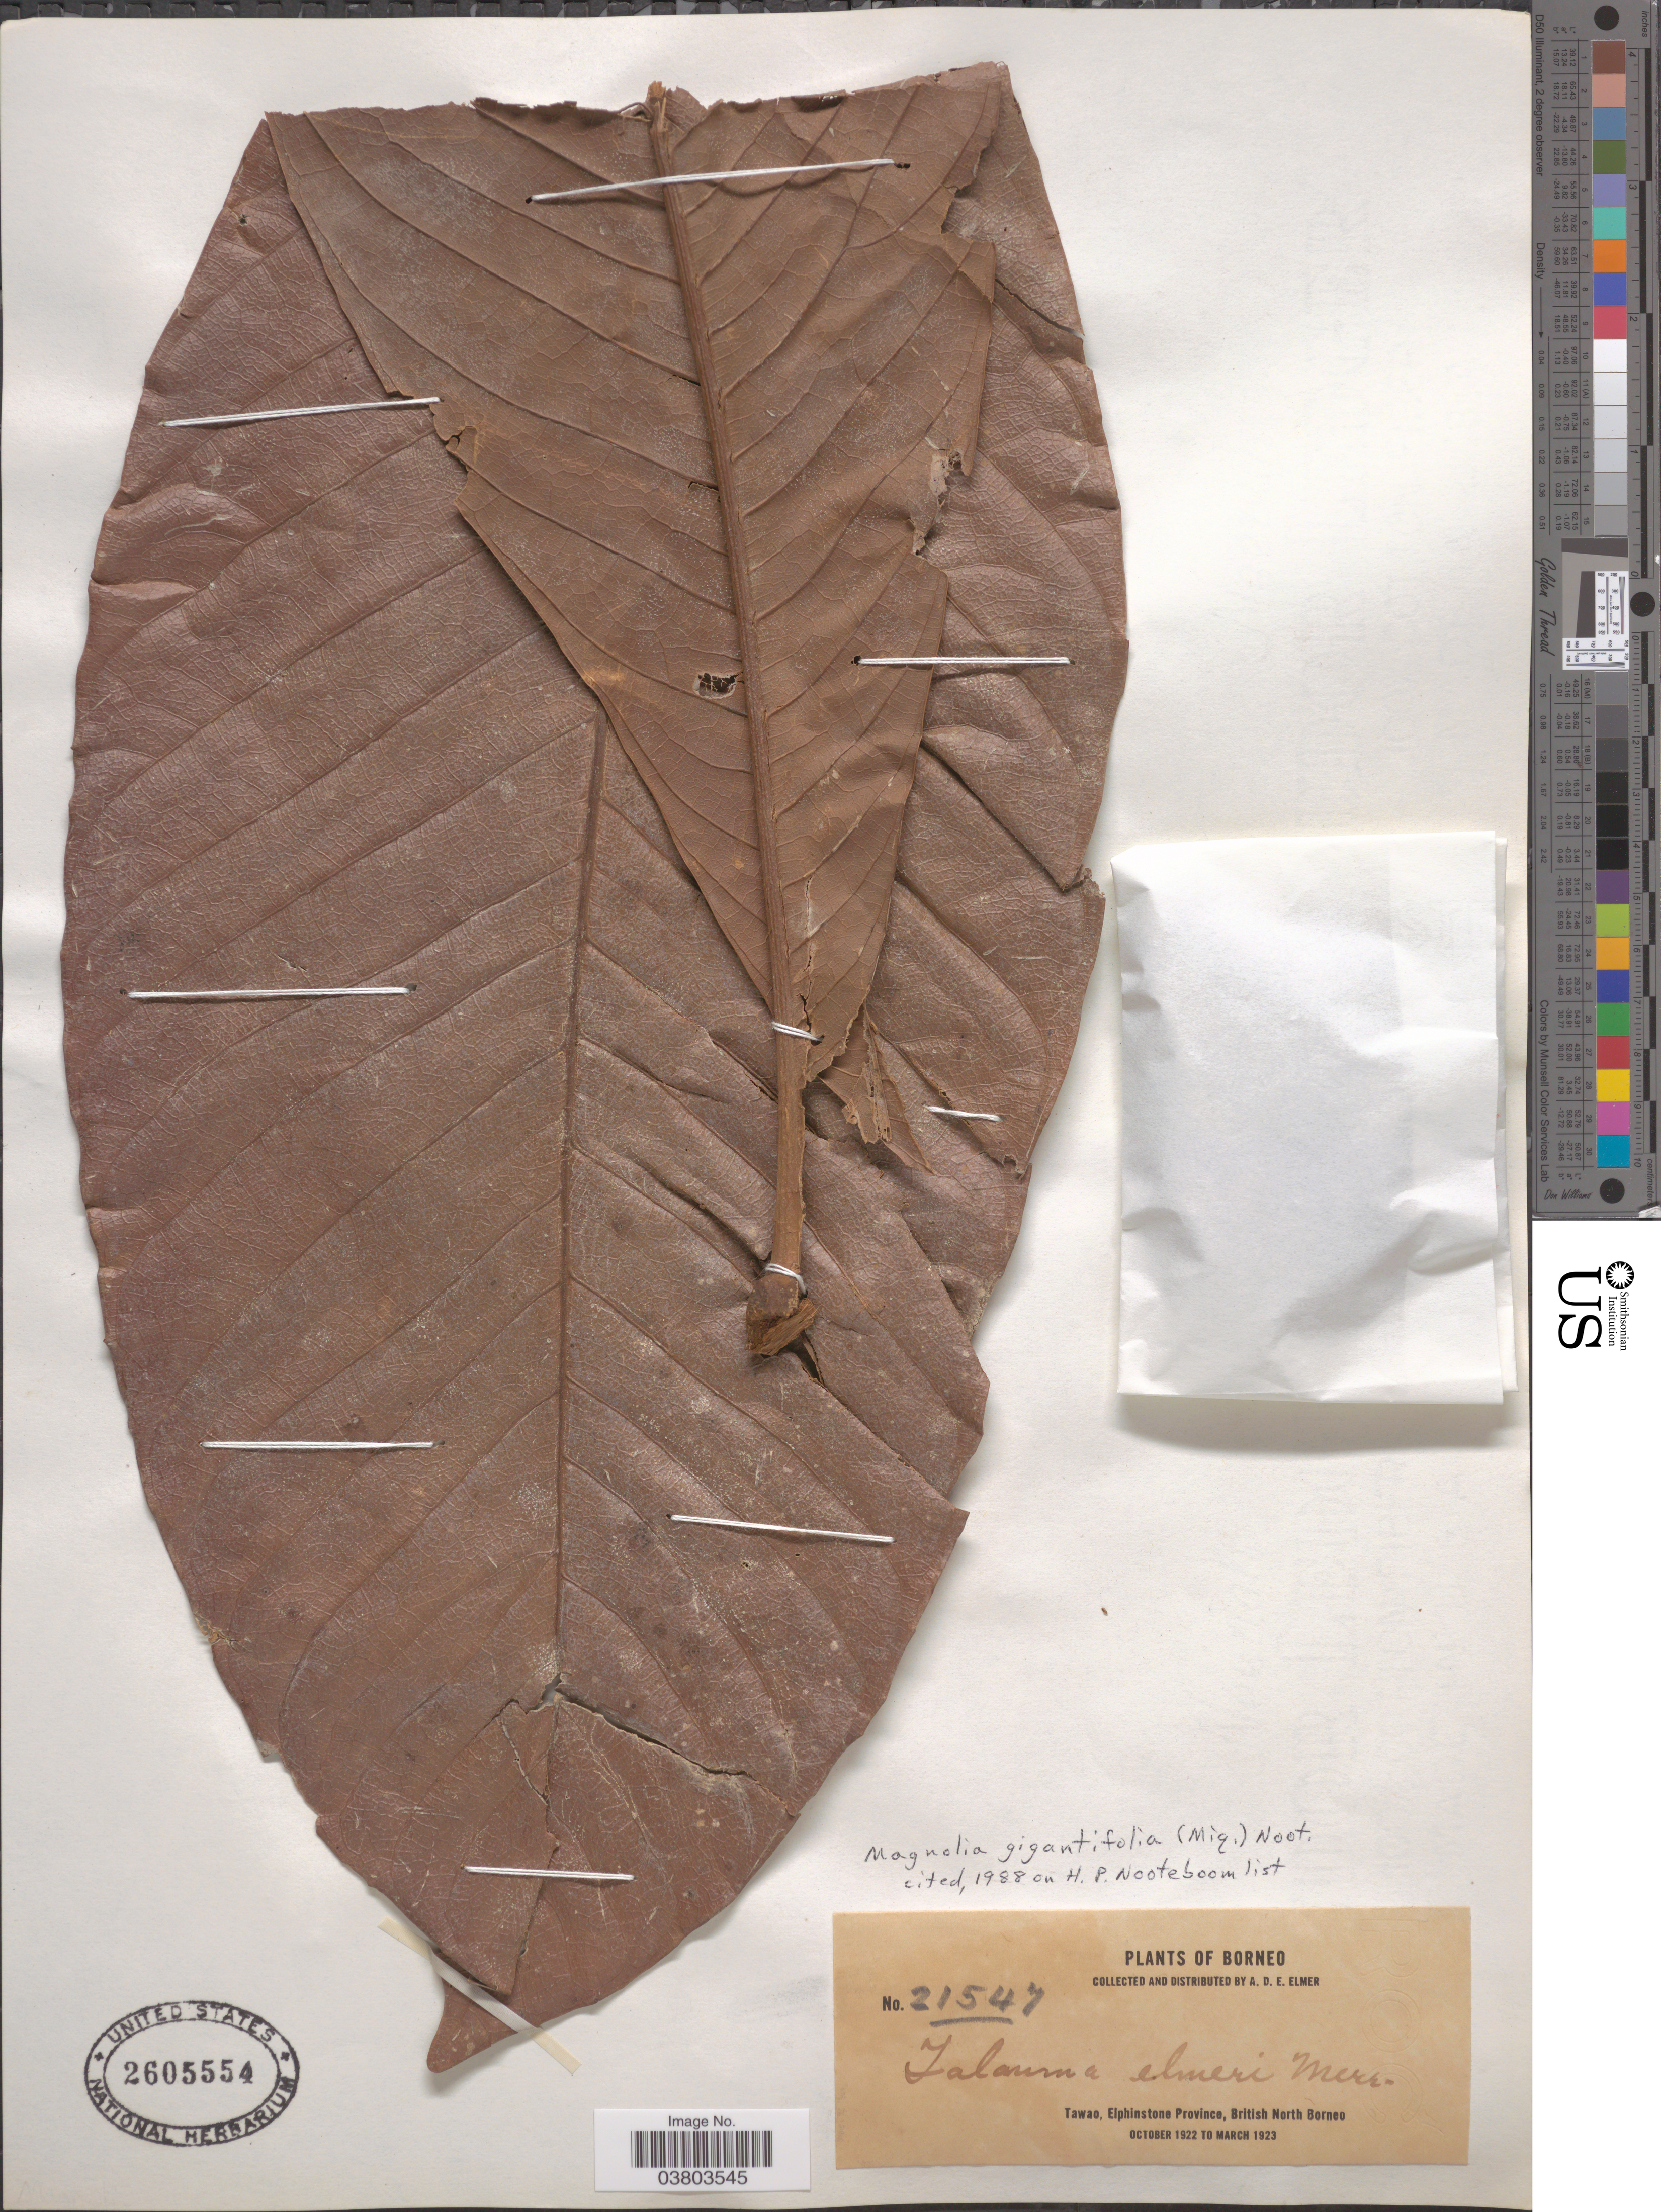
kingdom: Plantae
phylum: Tracheophyta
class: Magnoliopsida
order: Magnoliales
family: Magnoliaceae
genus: Magnolia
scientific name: Magnolia gigantifolia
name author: (Miq.) Noot.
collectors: A. D. E. Elmer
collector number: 21547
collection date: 1922-10/1923-03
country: Malaysia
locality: Borneo. Tawao, Elphinstone Province, British North Borneo.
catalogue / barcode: US 2605554